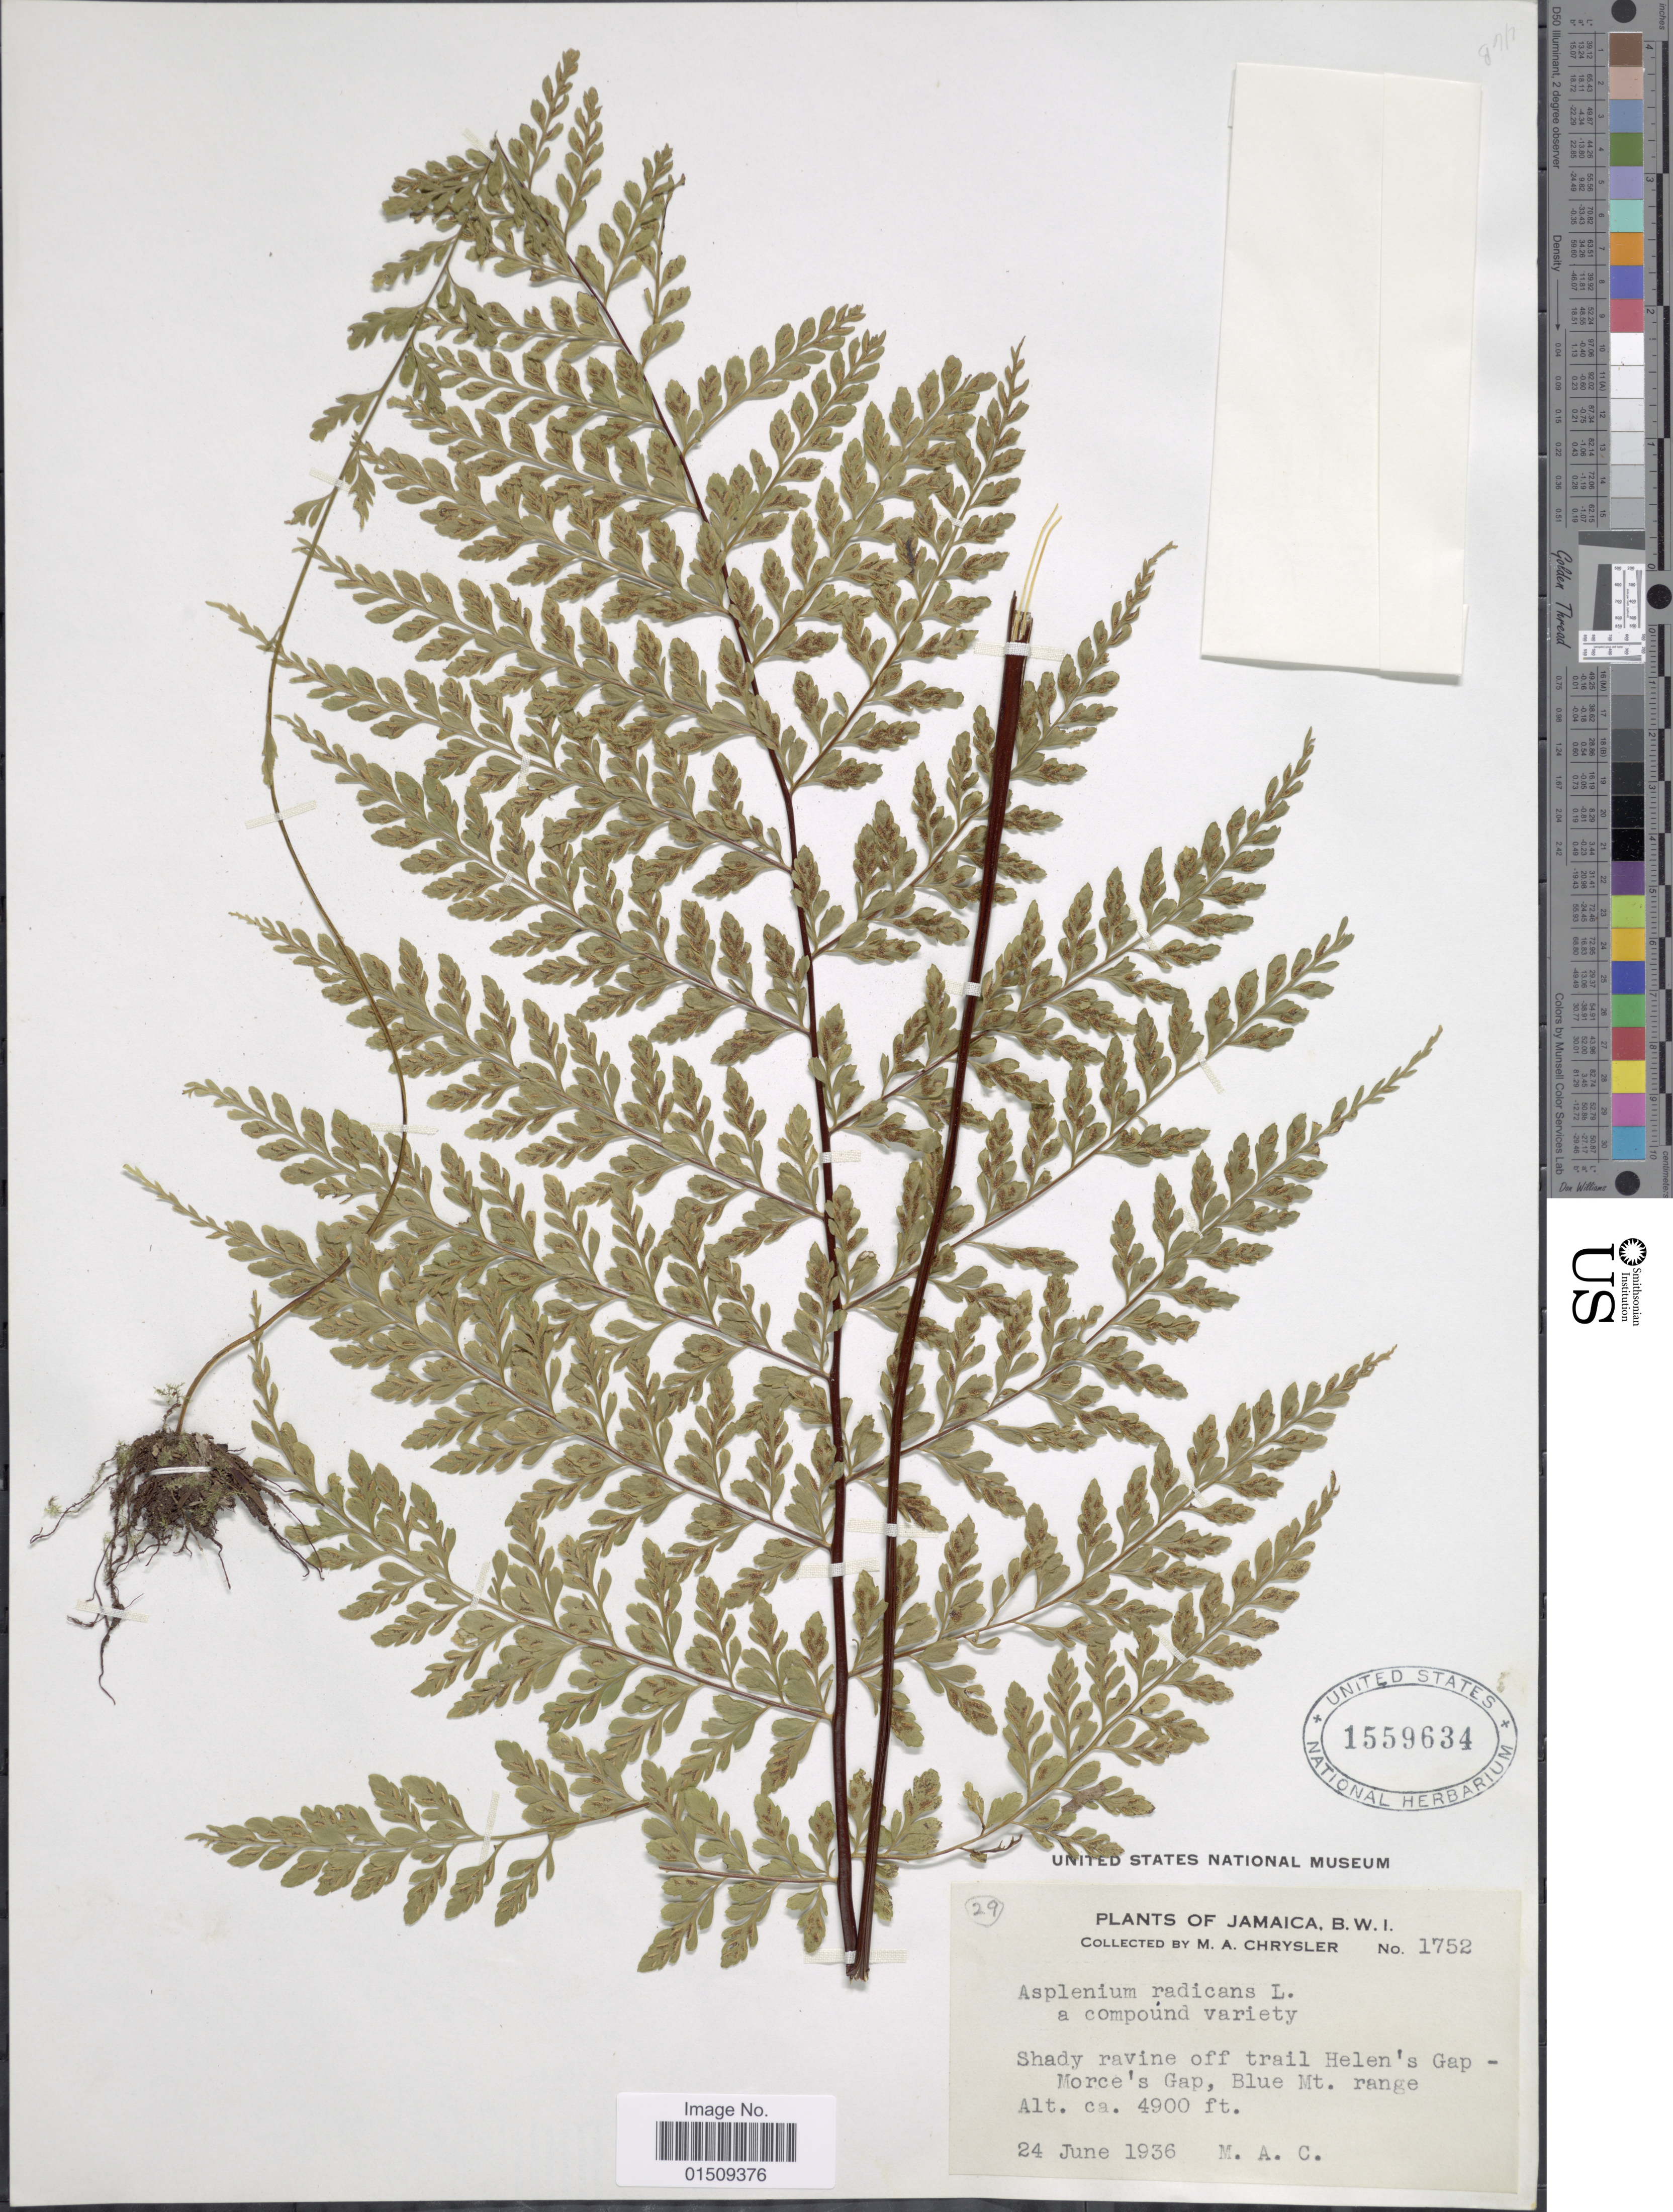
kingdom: Plantae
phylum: Tracheophyta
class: Polypodiopsida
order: Polypodiales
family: Aspleniaceae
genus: Asplenium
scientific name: Asplenium radicans var. partitum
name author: (Klotzsch) Hieron.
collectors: M. A. Chrysler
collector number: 1752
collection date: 1936-06-24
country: Jamaica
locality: Jamaica, B.W.I. Shady ravine off trail Helen's Gap - Morce's Gap, Blue Mt. range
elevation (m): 1494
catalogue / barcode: US 1559634